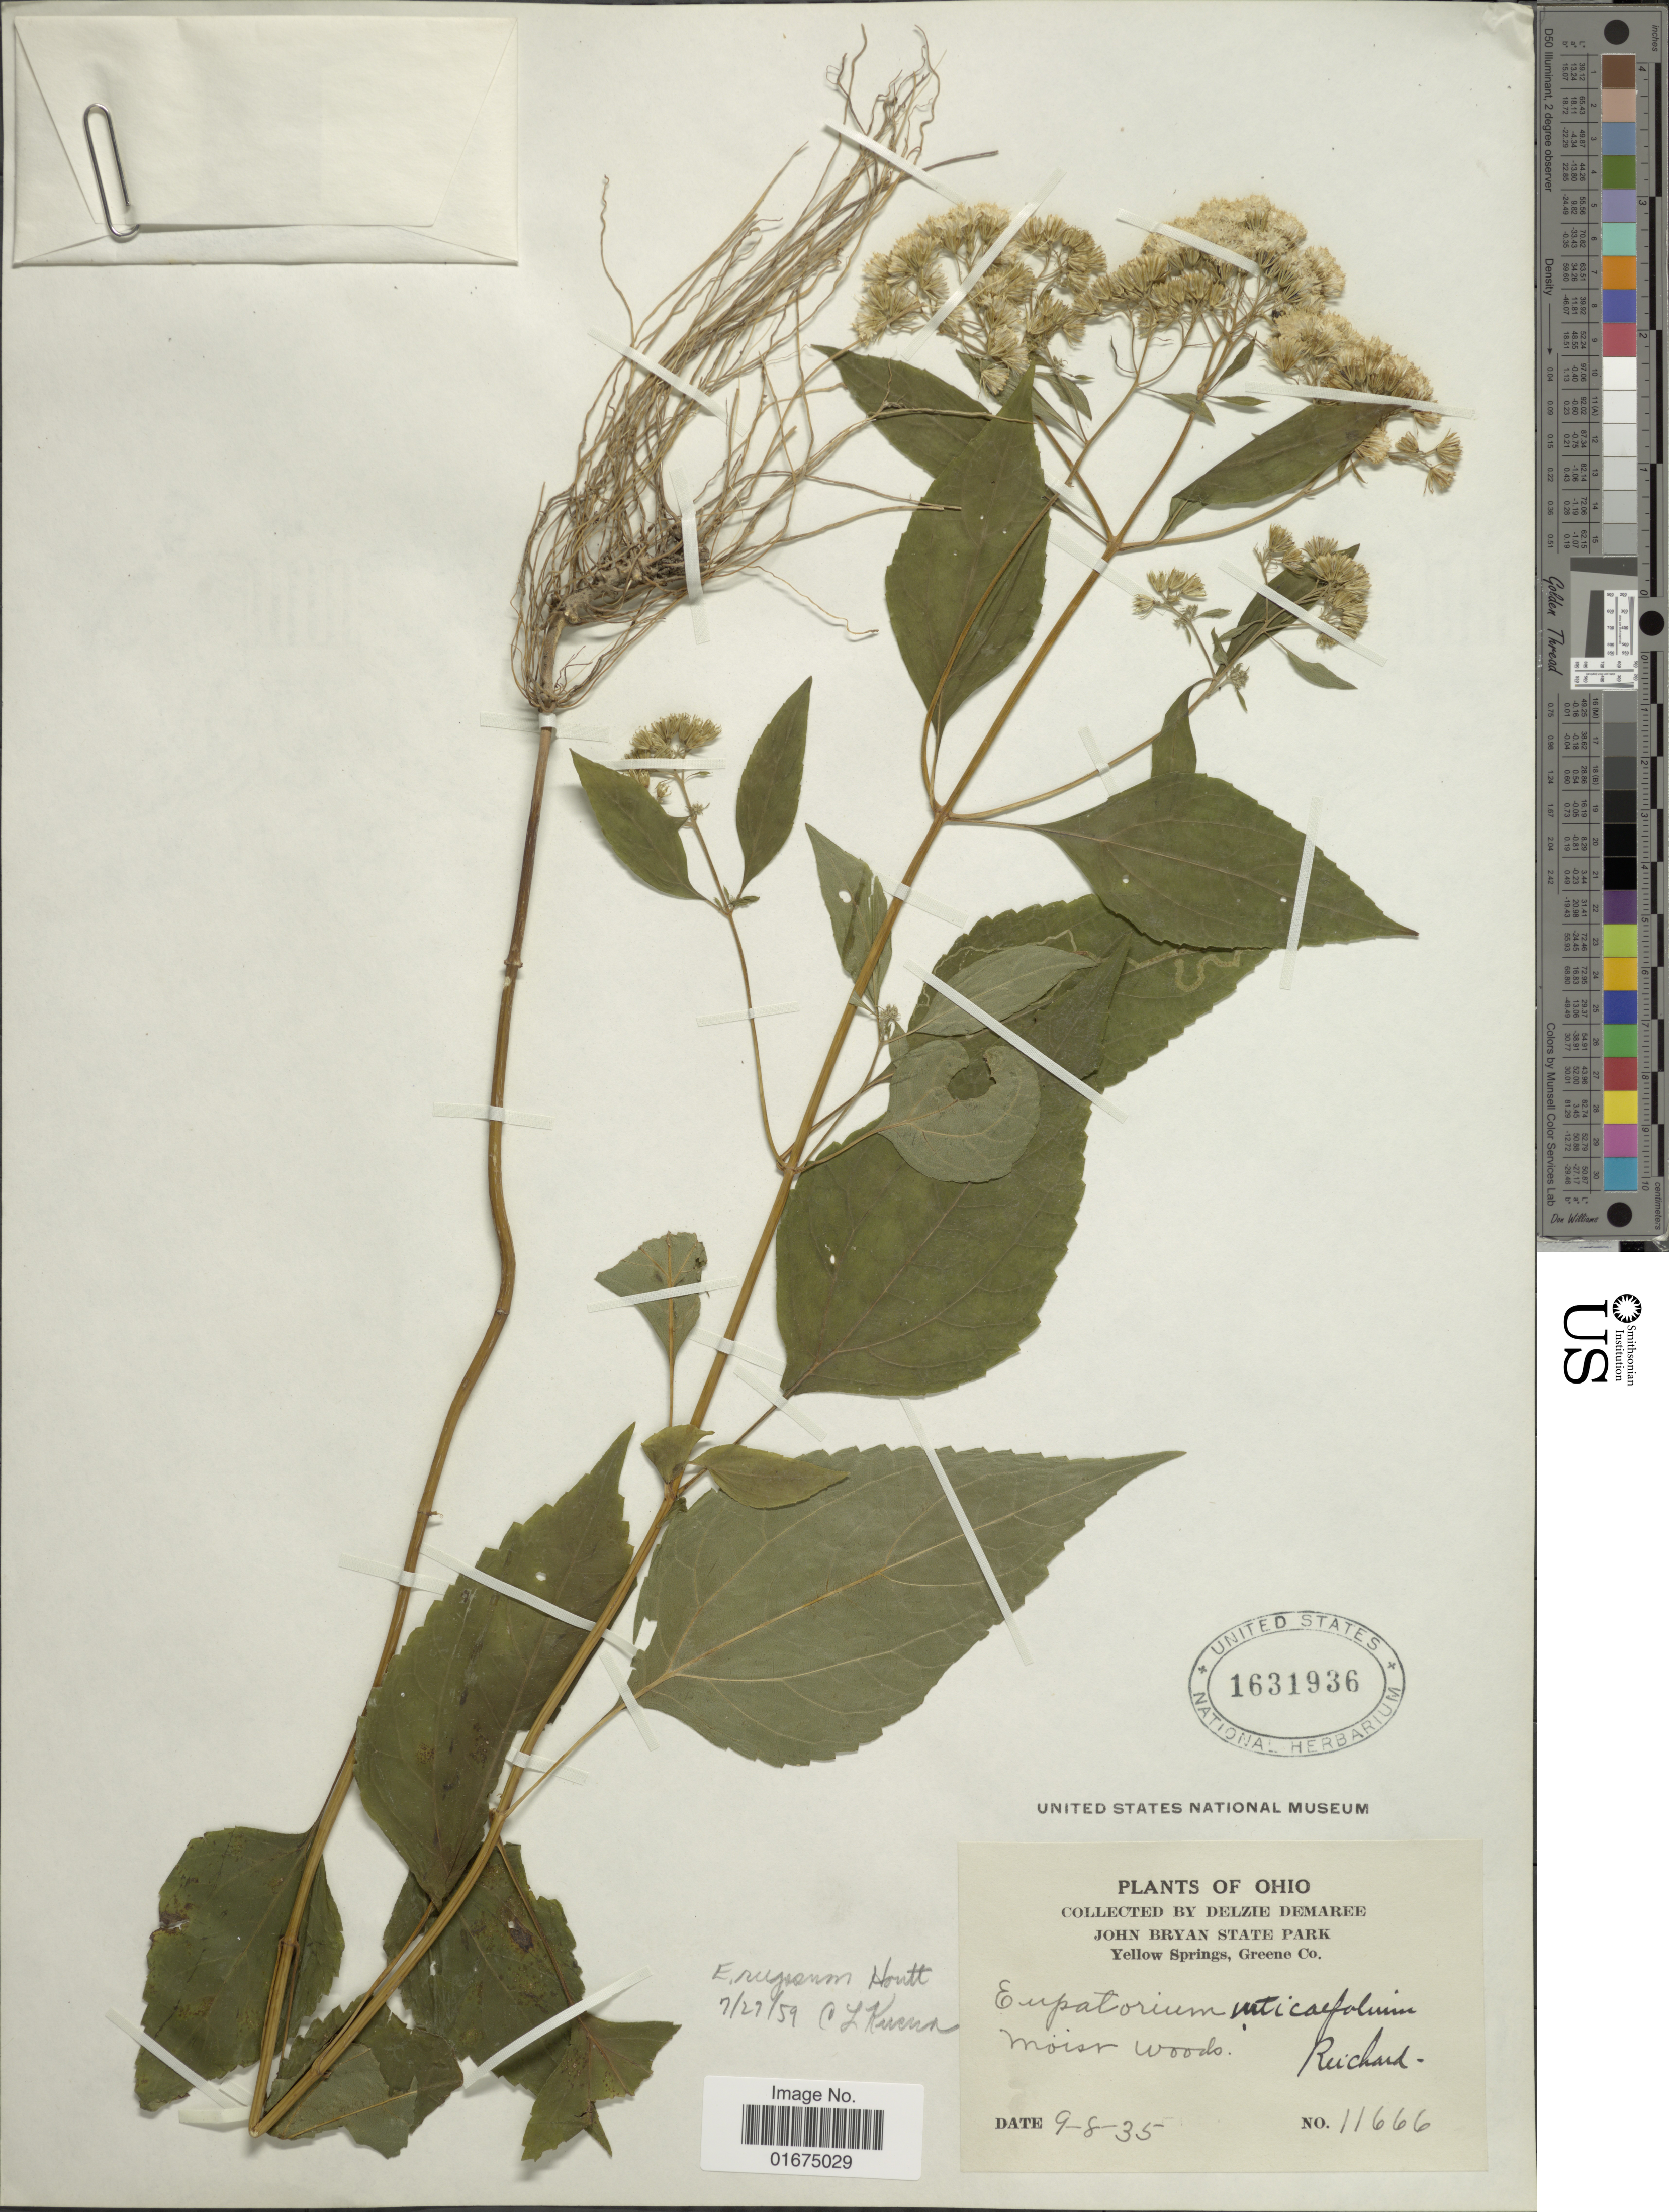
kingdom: Plantae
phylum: Tracheophyta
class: Magnoliopsida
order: Asterales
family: Asteraceae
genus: Ageratina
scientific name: Ageratina altissima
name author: (L.) R.M. King & H. Rob.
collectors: D. Demaree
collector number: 11666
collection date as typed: Transcribed d/m/y: 8/9/35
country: United States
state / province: Ohio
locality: John Bryan State Park, Yellow Springs, Greene Co.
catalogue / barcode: US 1631936